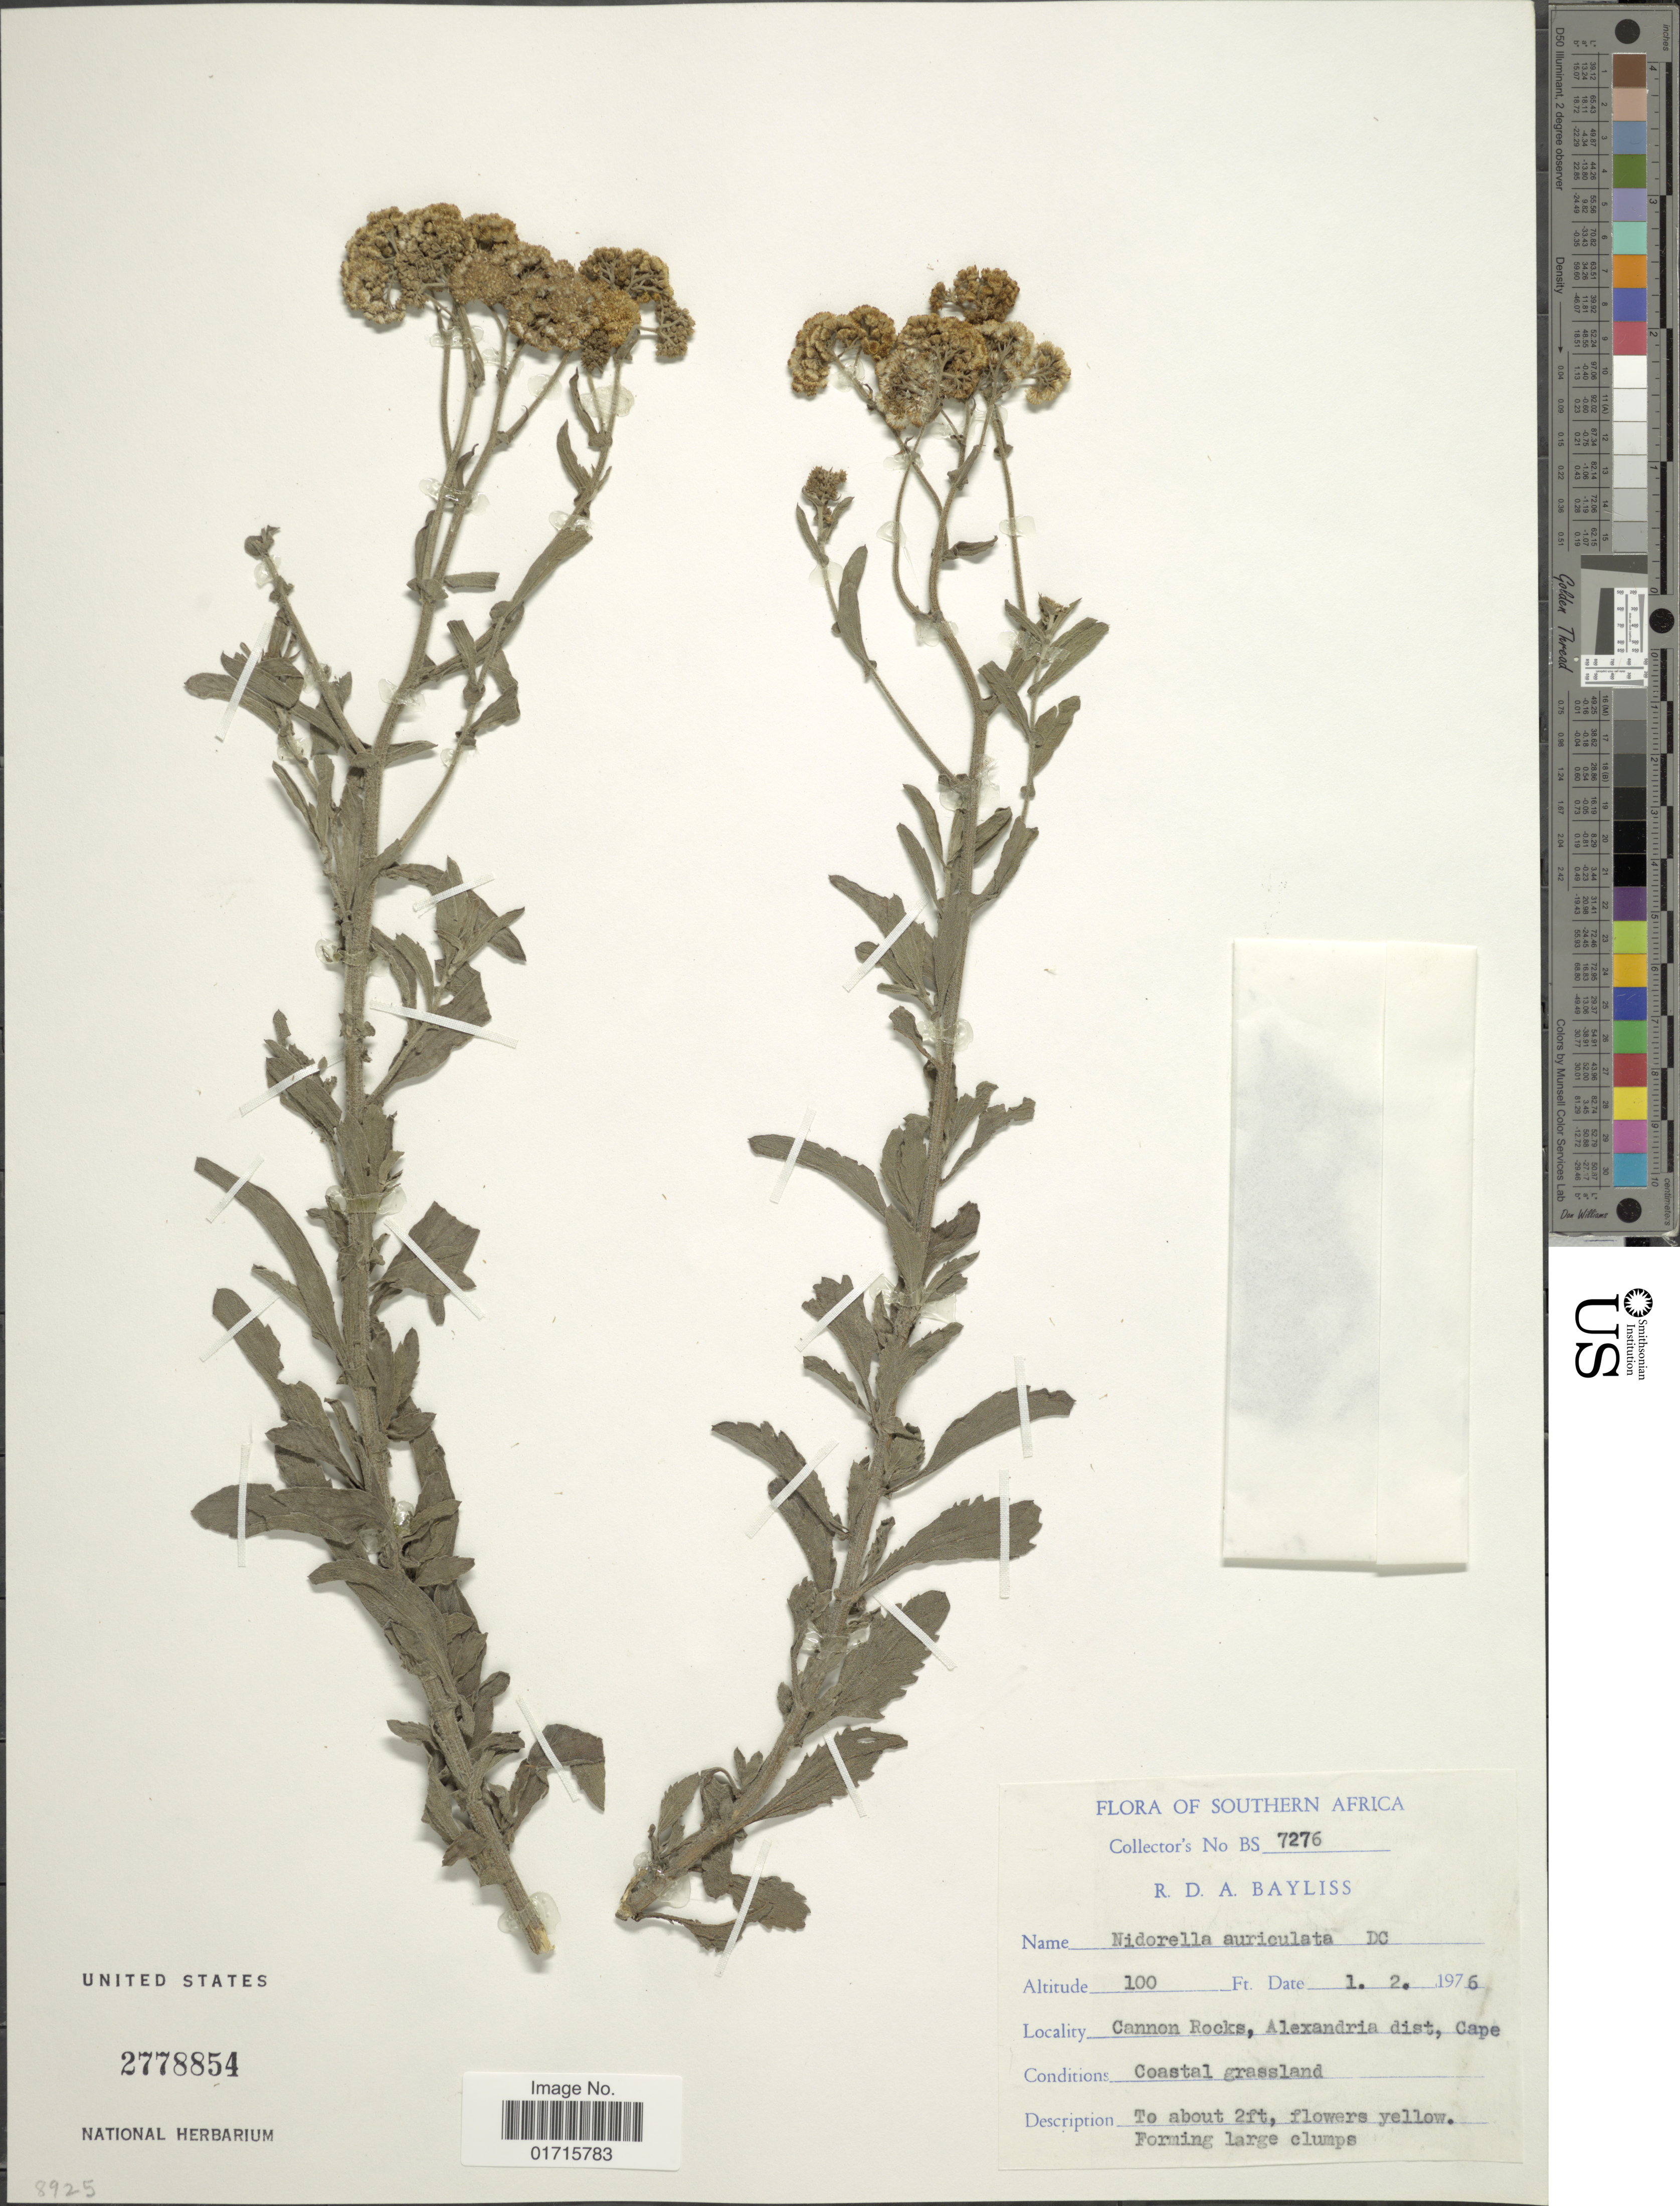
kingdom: Plantae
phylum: Tracheophyta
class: Magnoliopsida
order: Asterales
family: Asteraceae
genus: Nidorella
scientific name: Nidorella auriculata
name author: DC.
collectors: R. Bayliss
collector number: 7276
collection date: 1976-02-01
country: South Africa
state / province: Eastern Cape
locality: Southern Africa. Cannon Rocks, Alexandria dist, Cap. Coastal grassland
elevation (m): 30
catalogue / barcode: US 2778854